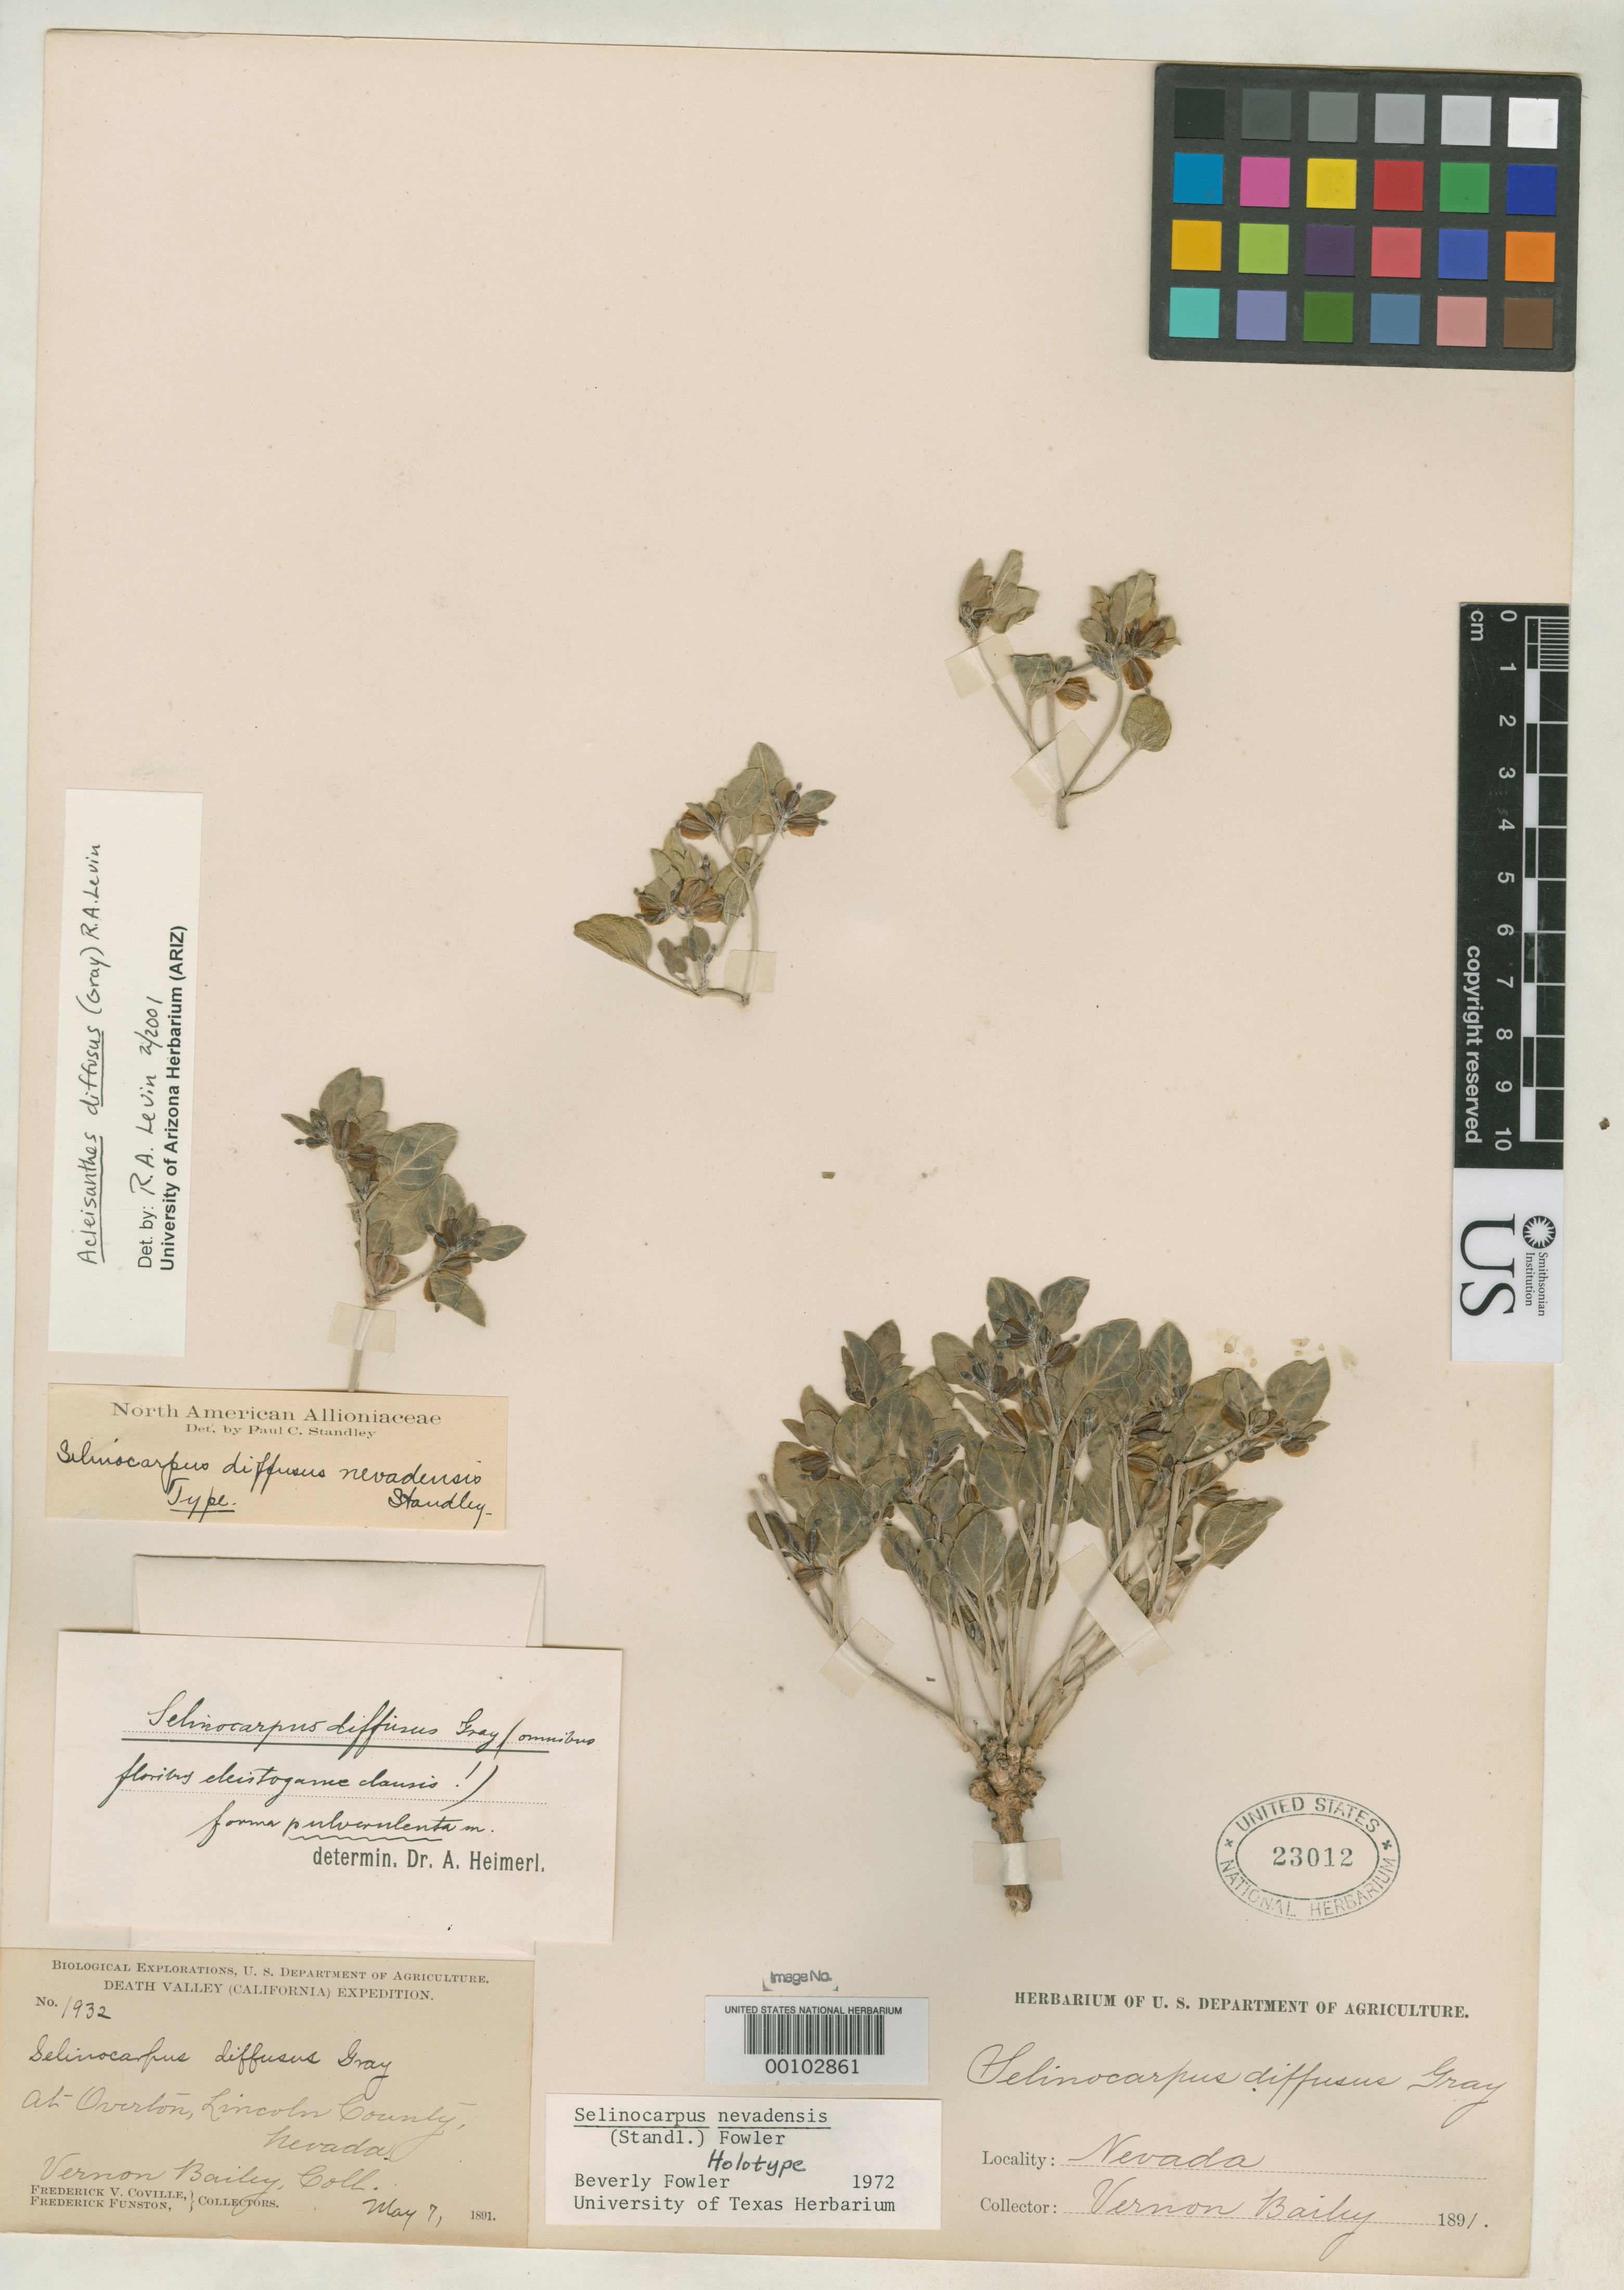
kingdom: Plantae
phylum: Tracheophyta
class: Magnoliopsida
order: Caryophyllales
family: Nyctaginaceae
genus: Selinocarpus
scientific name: Selinocarpus diffusus subsp. nevadensis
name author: Standl.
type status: Holotype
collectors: V. O. Bailey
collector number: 1932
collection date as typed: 07 May 1891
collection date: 1891-05-07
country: United States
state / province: Nevada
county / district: Lincoln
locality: Overton.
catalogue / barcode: US 23012